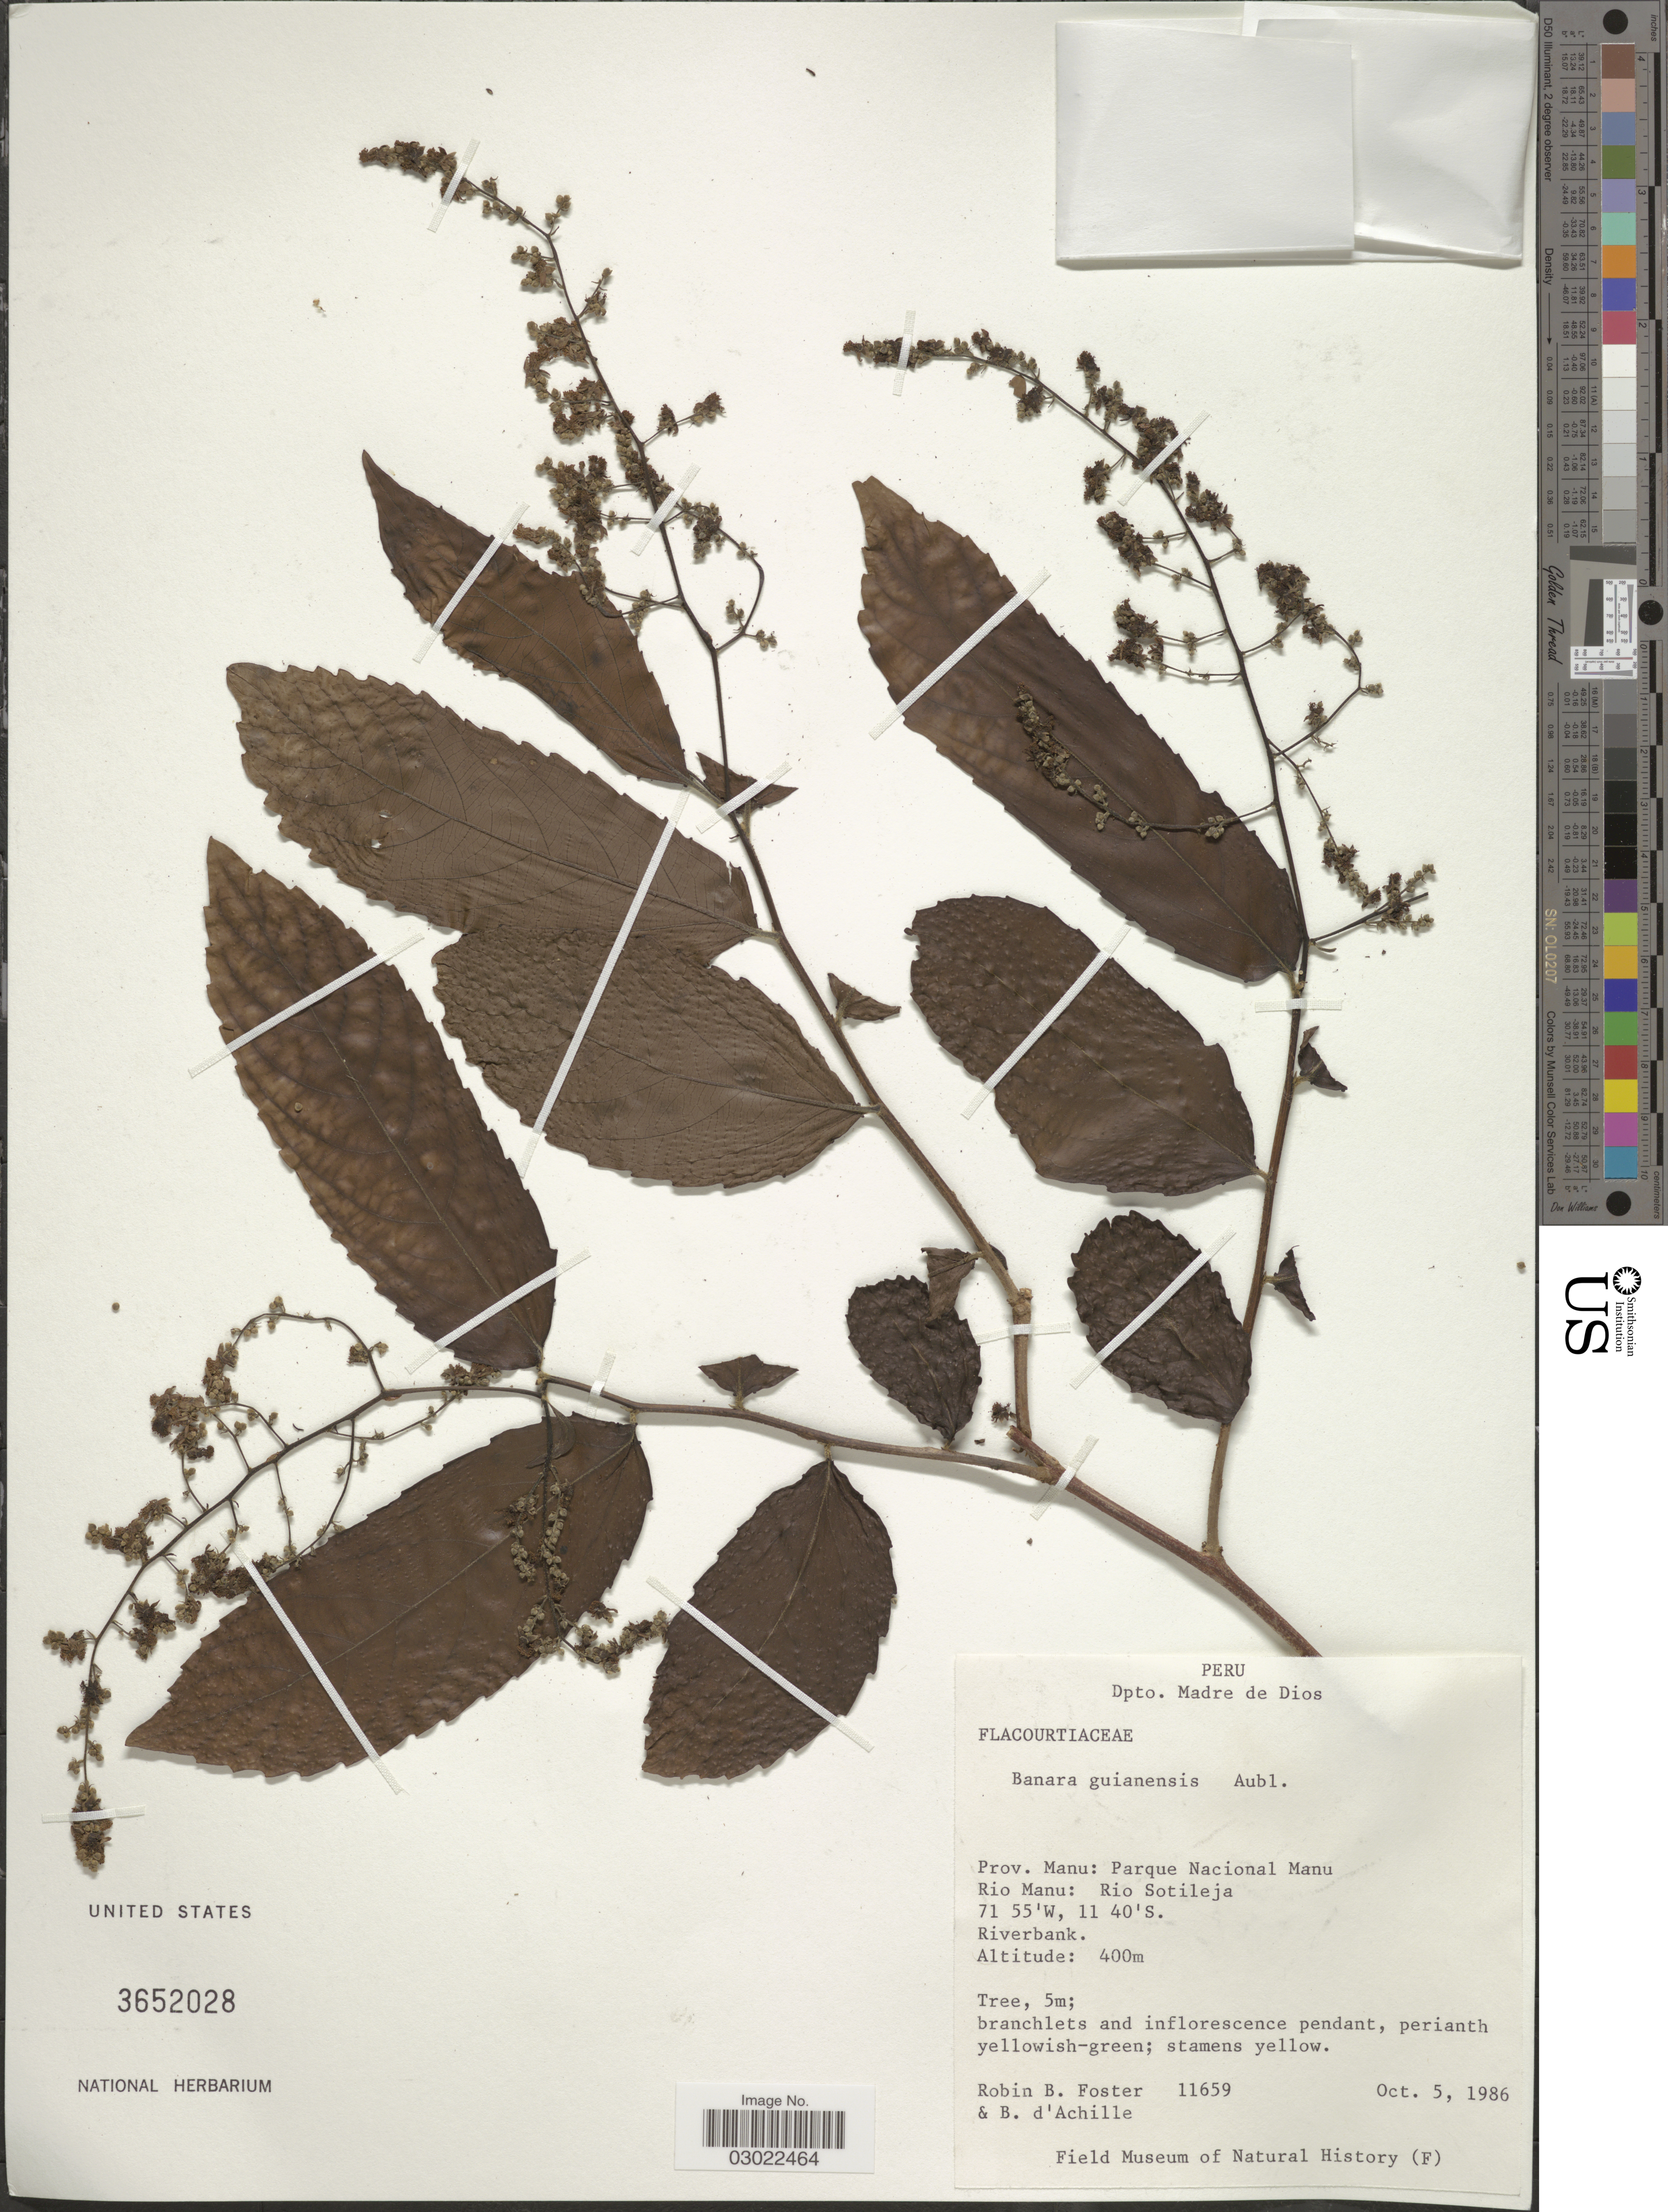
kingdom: Plantae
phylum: Tracheophyta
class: Magnoliopsida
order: Malpighiales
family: Salicaceae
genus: Banara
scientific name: Banara guianensis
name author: Aubl.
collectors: R. B. Foster & B. d'Achille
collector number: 11659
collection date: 1986-10-05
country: Peru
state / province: Madre de Dios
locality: Dpto. Madre de Dios. Prov. Manu: Parque Nacional Manu. Rio Manu: Rio Sotileja. Riverbank.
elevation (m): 400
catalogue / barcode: US 3652028